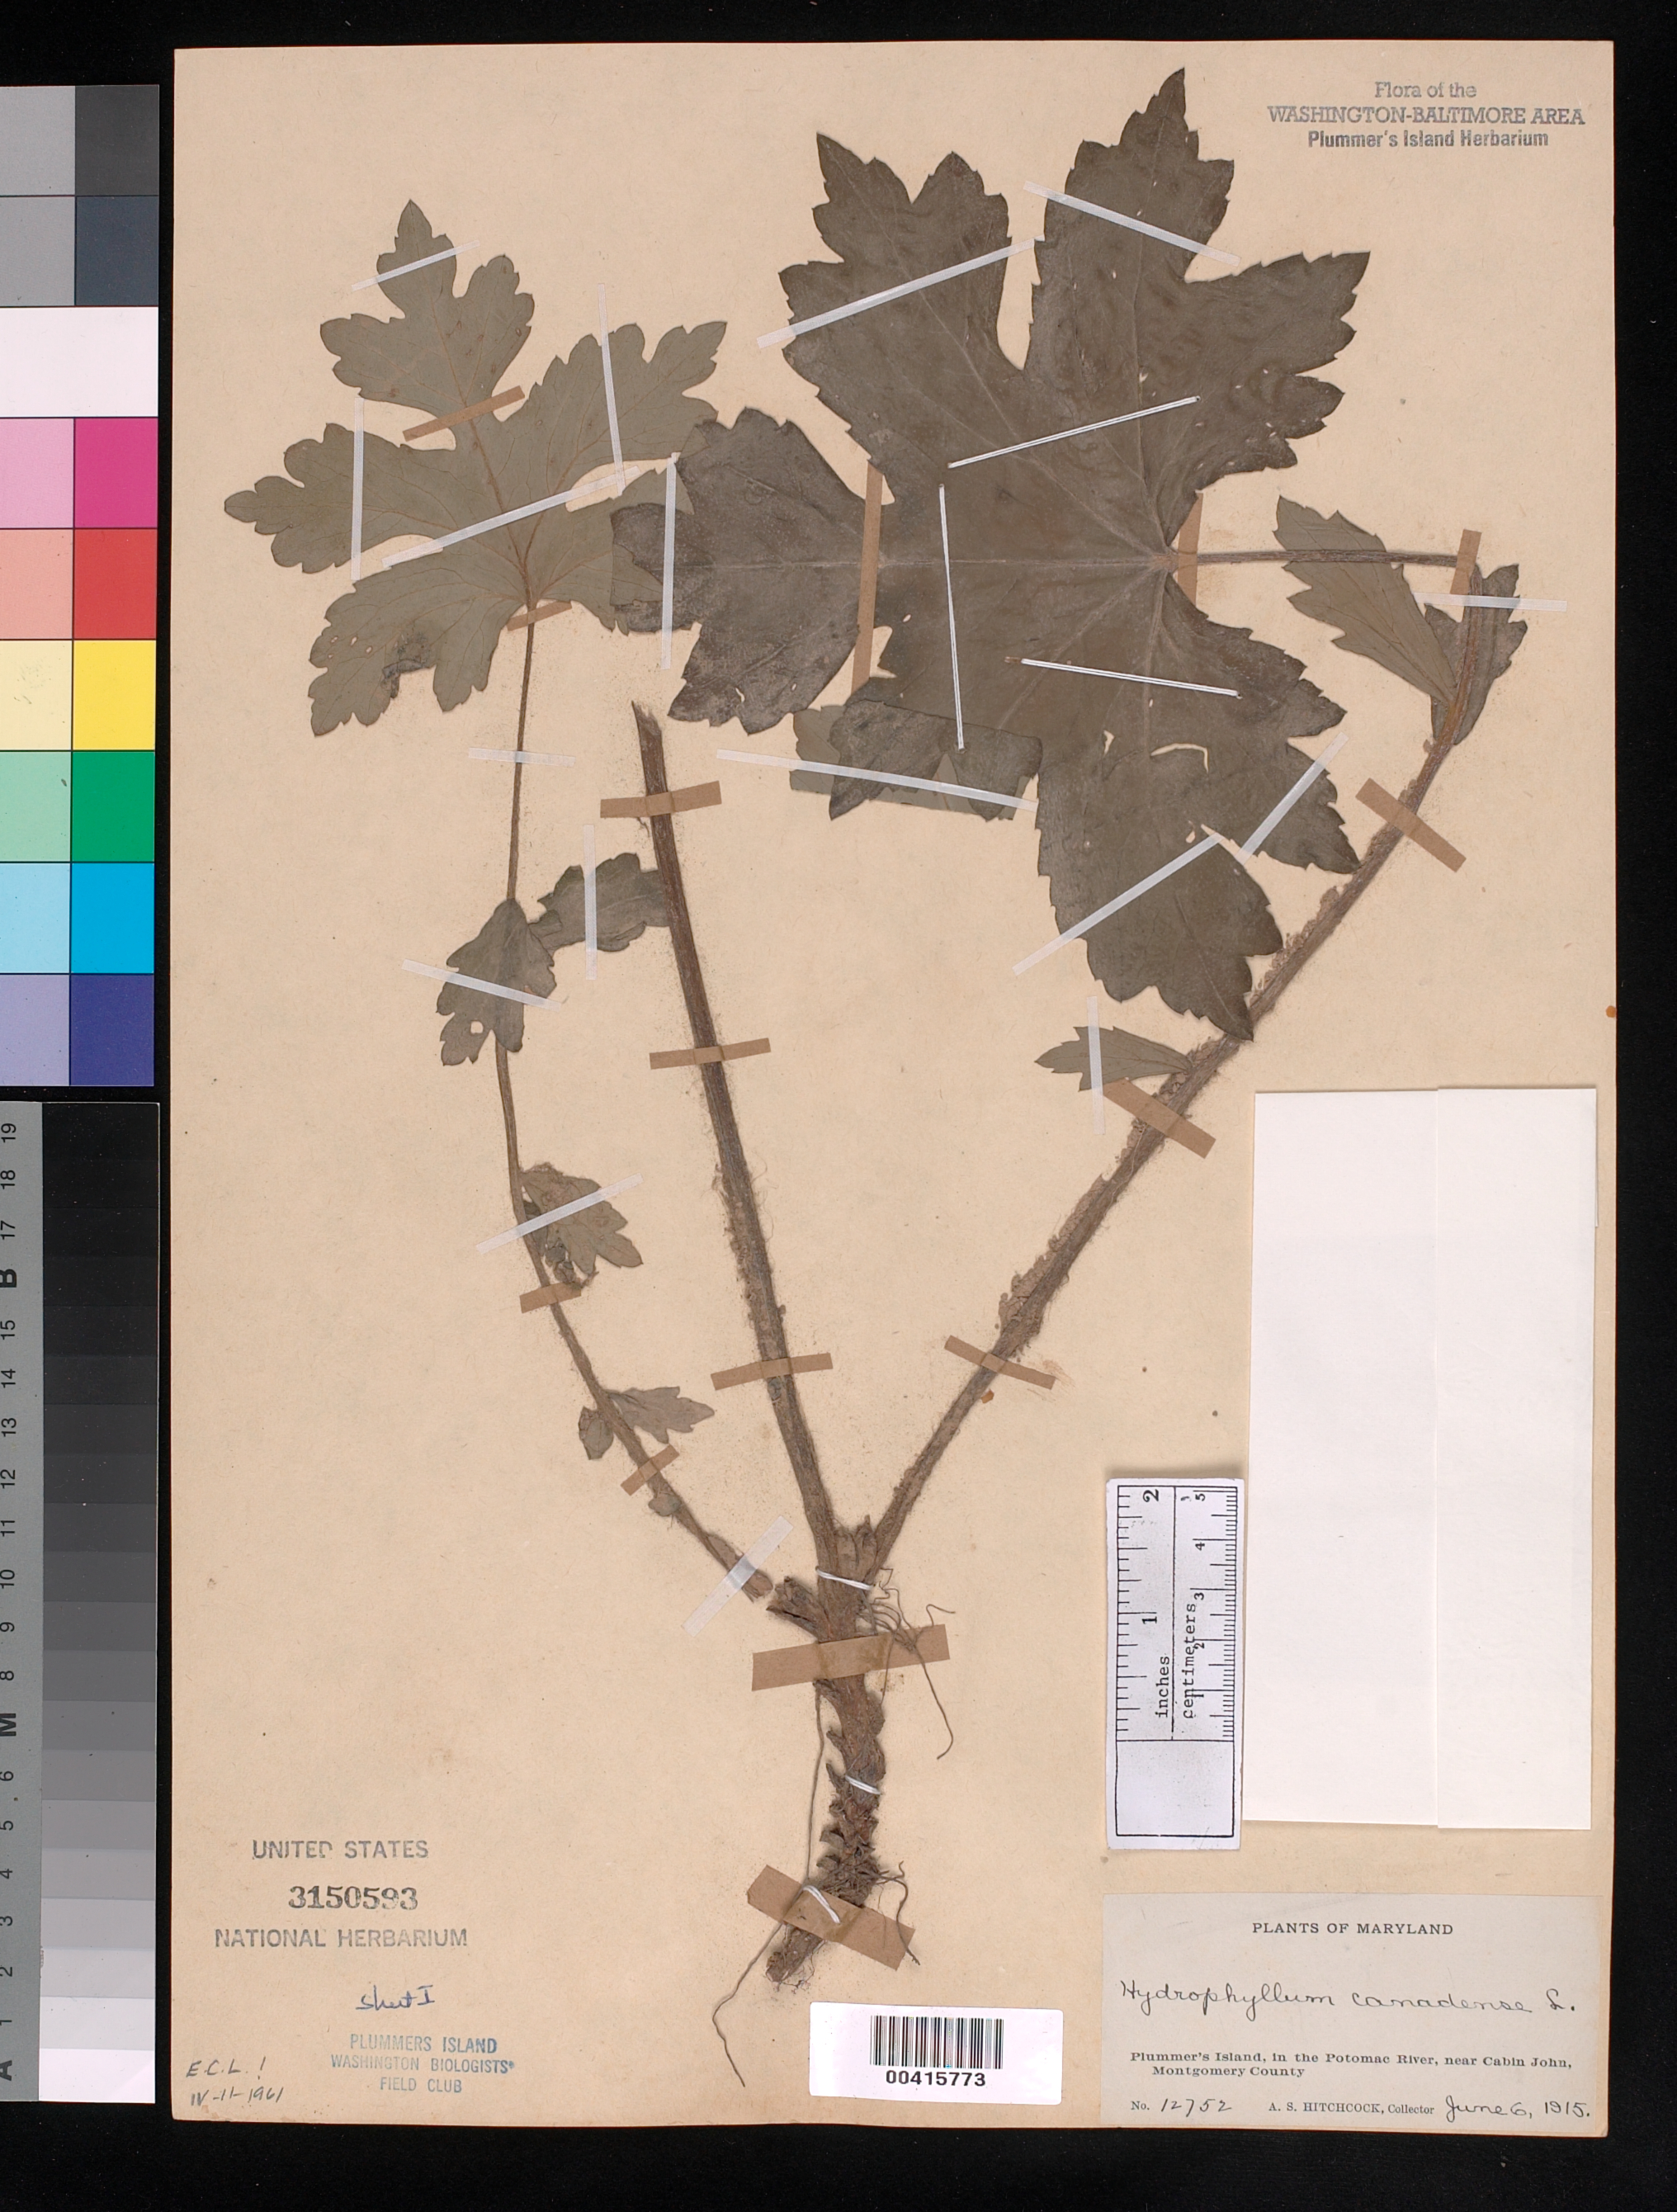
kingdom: Plantae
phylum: Tracheophyta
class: Magnoliopsida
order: Boraginales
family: Hydrophyllaceae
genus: Hydrophyllum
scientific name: Hydrophyllum canadense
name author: L.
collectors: A. S. Hitchcock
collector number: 12752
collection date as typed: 06 Jun 1915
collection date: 1915-06-06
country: United States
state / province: Maryland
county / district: Montgomery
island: Plummers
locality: Plummer's Island C. & O. Canal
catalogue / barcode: US 3150593